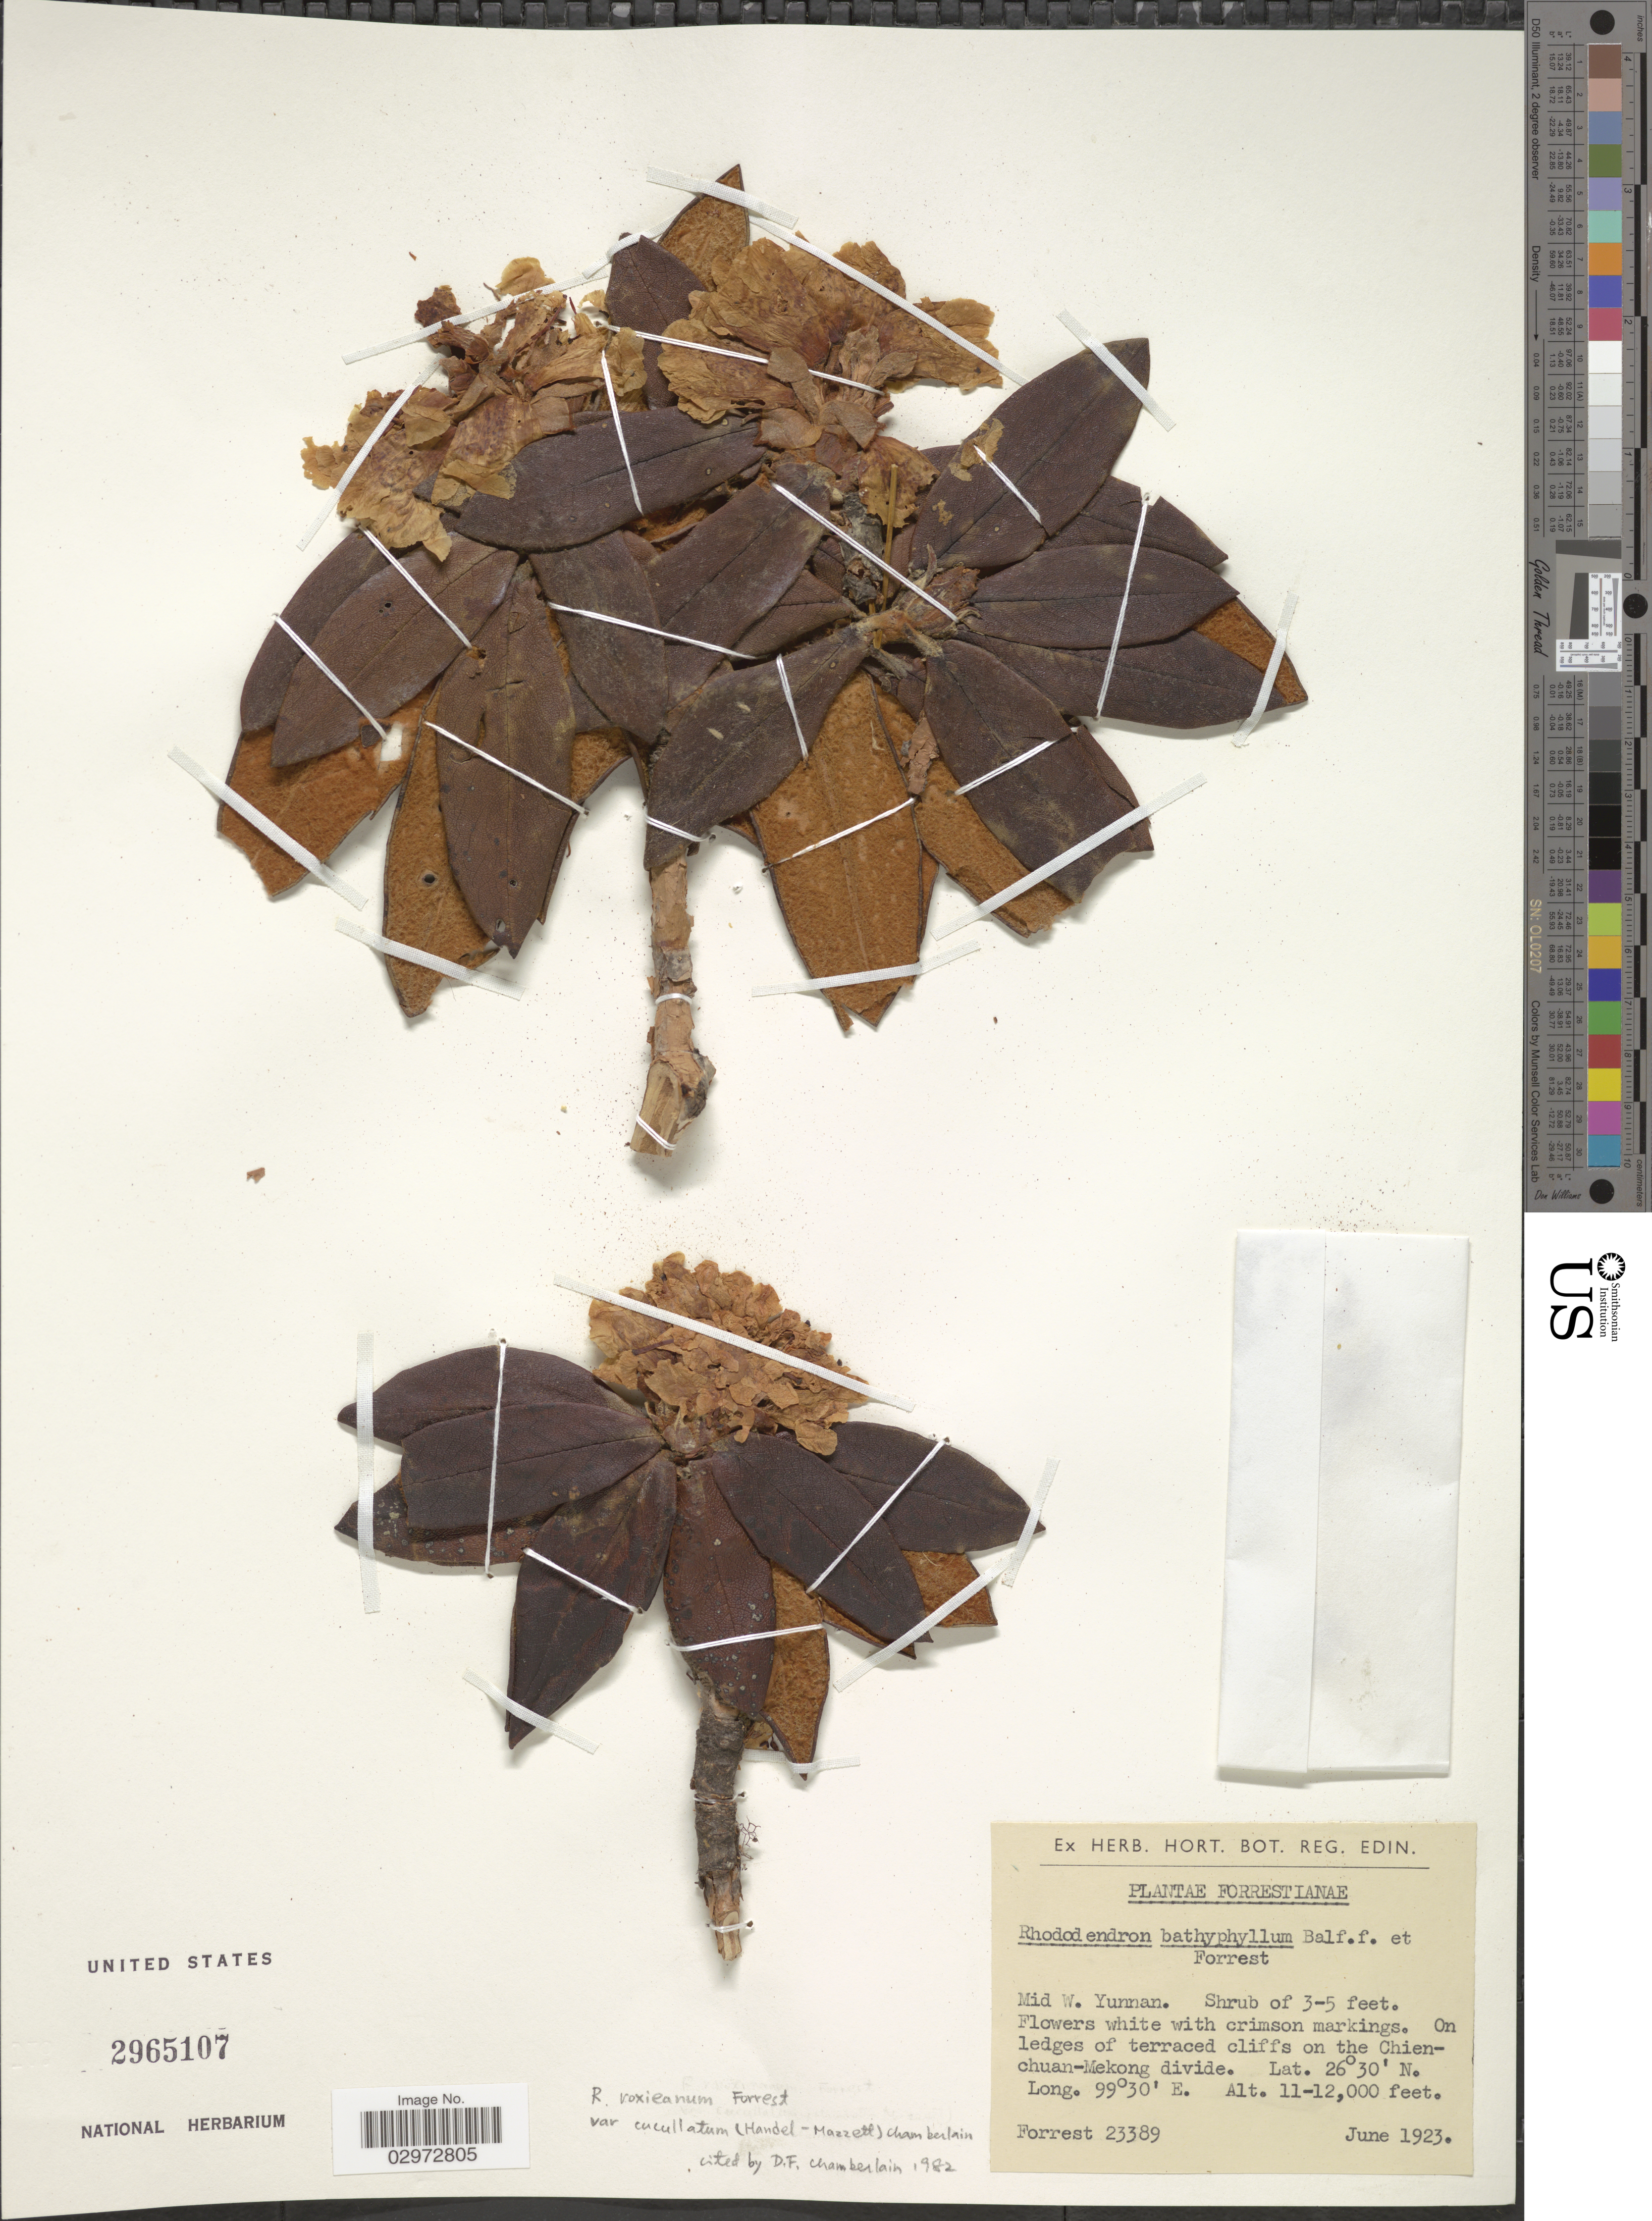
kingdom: Plantae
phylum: Tracheophyta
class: Magnoliopsida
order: Ericales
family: Ericaceae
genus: Rhododendron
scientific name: Rhododendron roxieanum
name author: Forrest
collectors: -. Forrest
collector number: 23389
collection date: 1923-06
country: China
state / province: Yunnan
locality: Mid W. Yunnan. On ledges of terraced cliffs on the Chien-chuan-Mekong divide.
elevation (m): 3353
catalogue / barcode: US 2965107